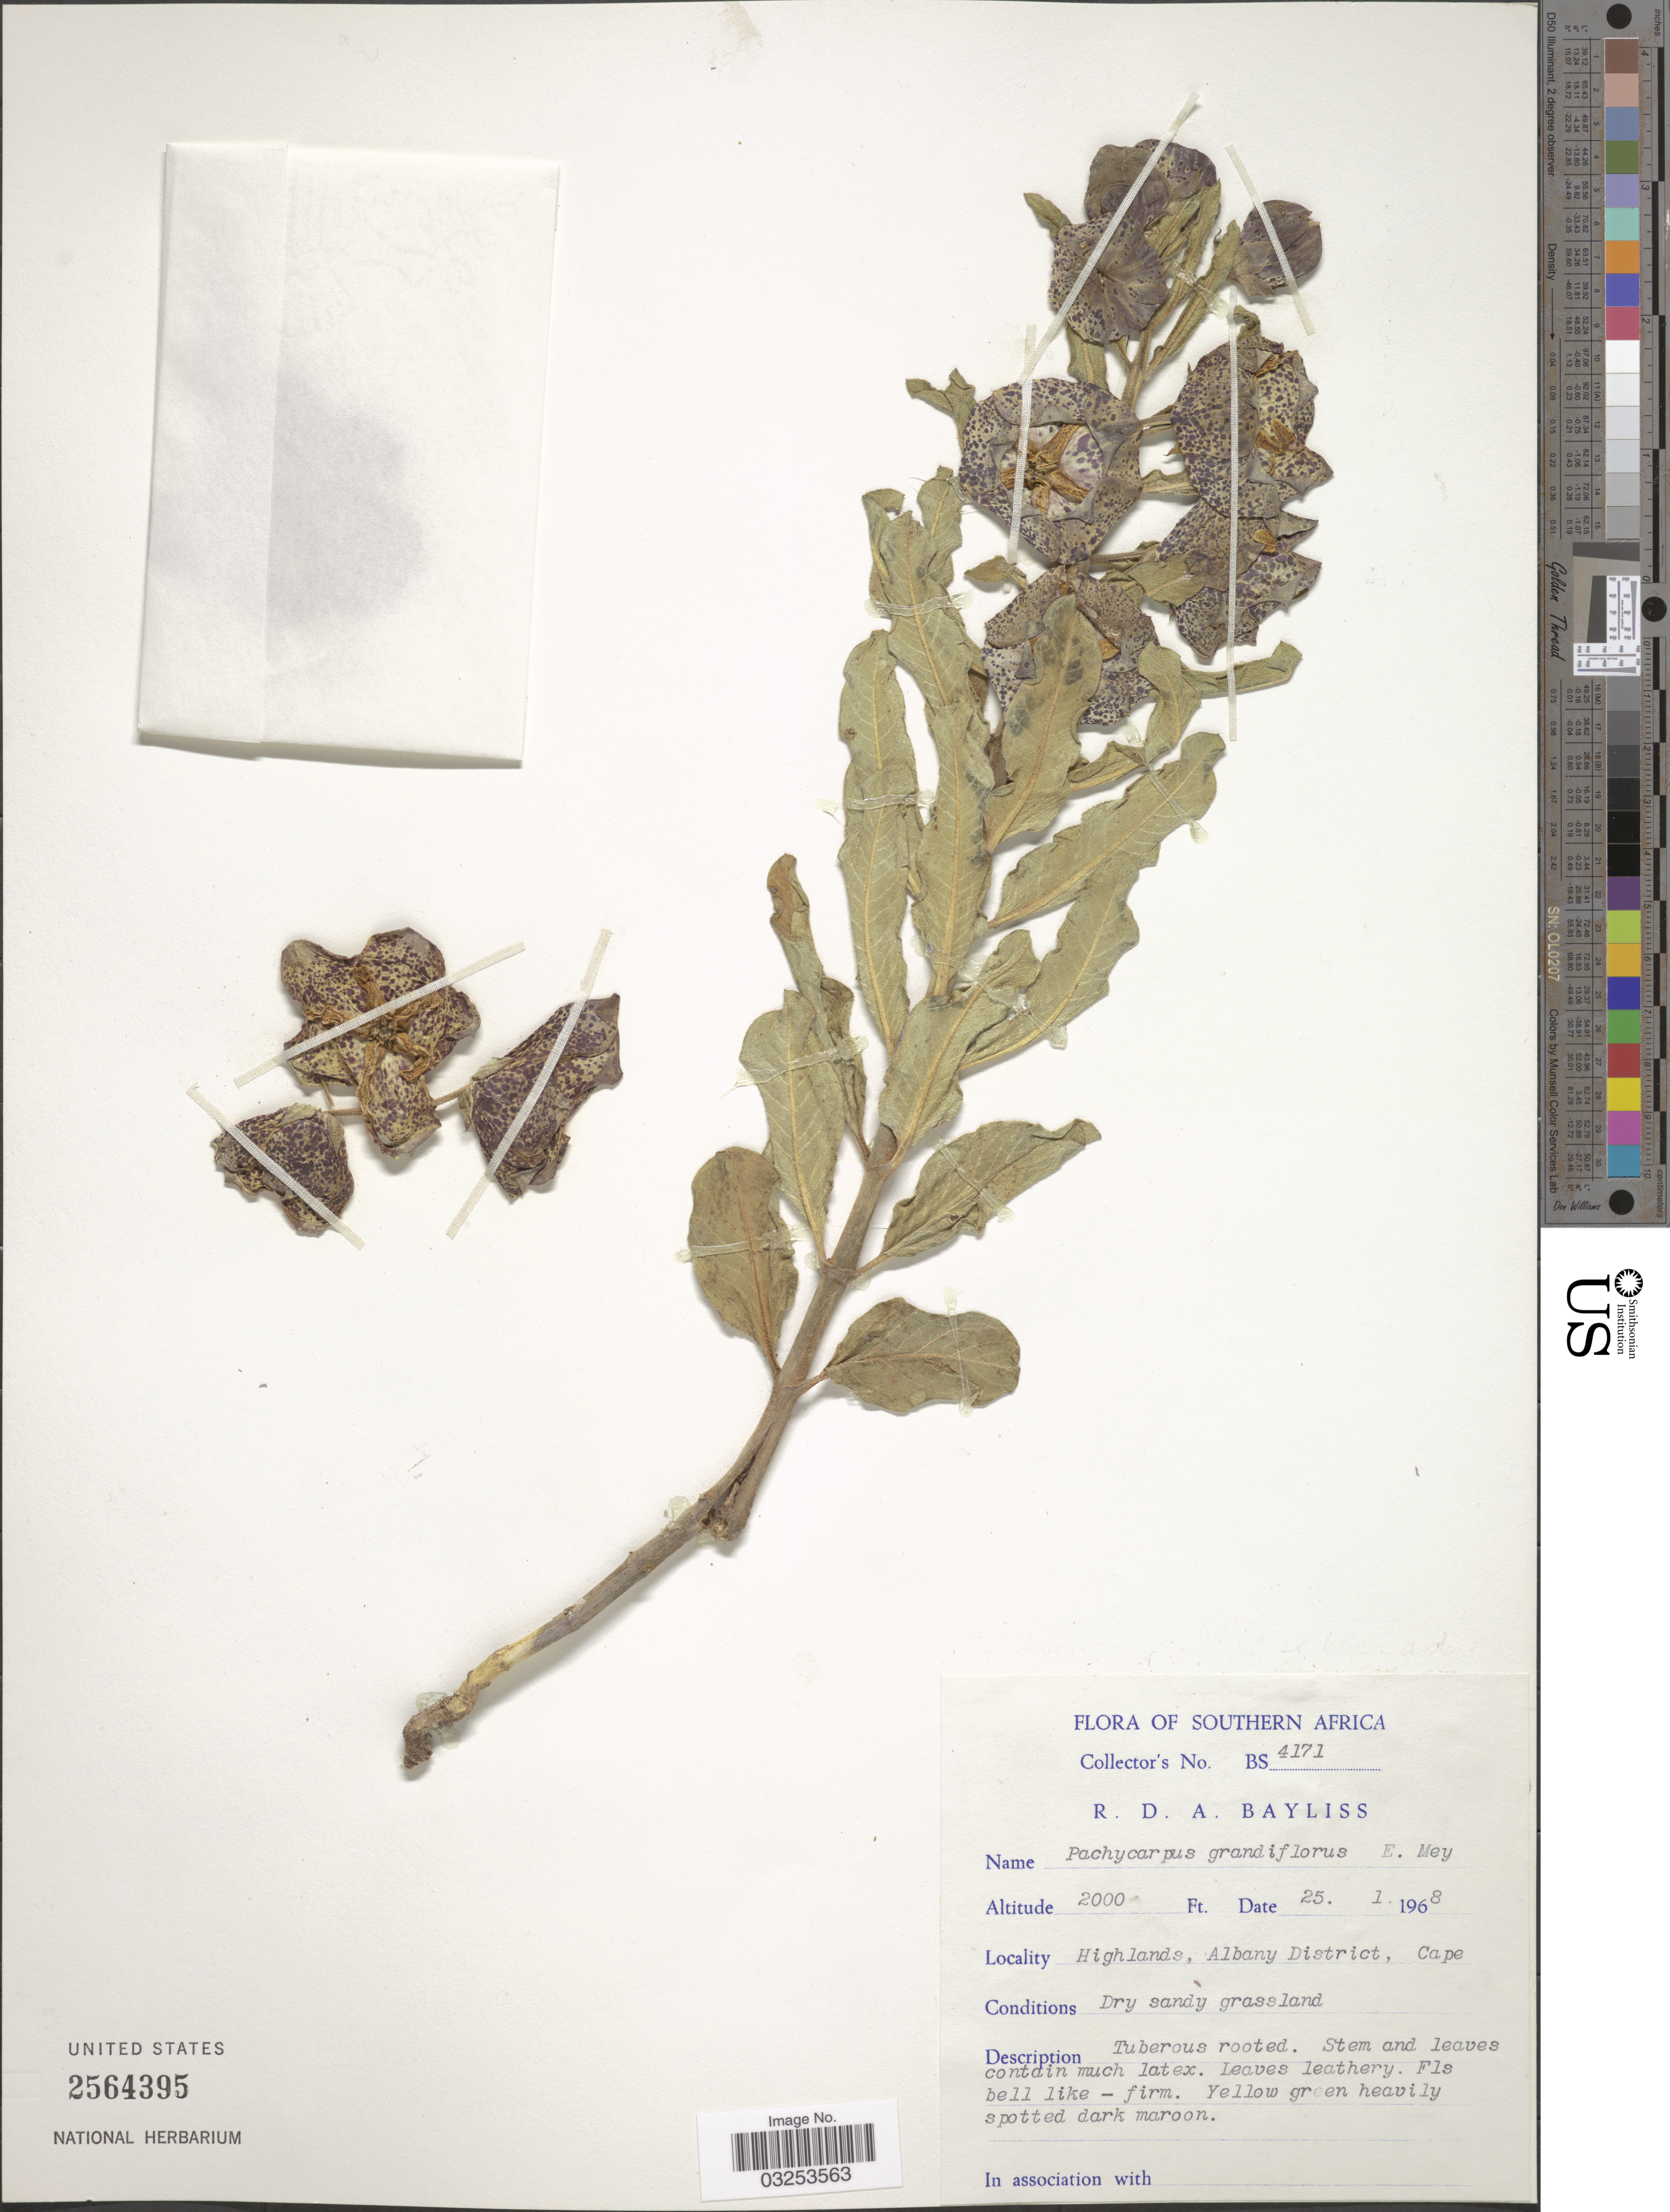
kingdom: Plantae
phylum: Tracheophyta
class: Magnoliopsida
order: Gentianales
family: Apocynaceae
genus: Pachycarpus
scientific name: Pachycarpus grandiflorus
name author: (L. f.) E. Mey.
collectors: R. Bayliss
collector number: BS 4171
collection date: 1968-01-25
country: South Africa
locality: Southern Africa. Highlands, Albany District, Cape.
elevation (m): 610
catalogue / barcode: US 2564395